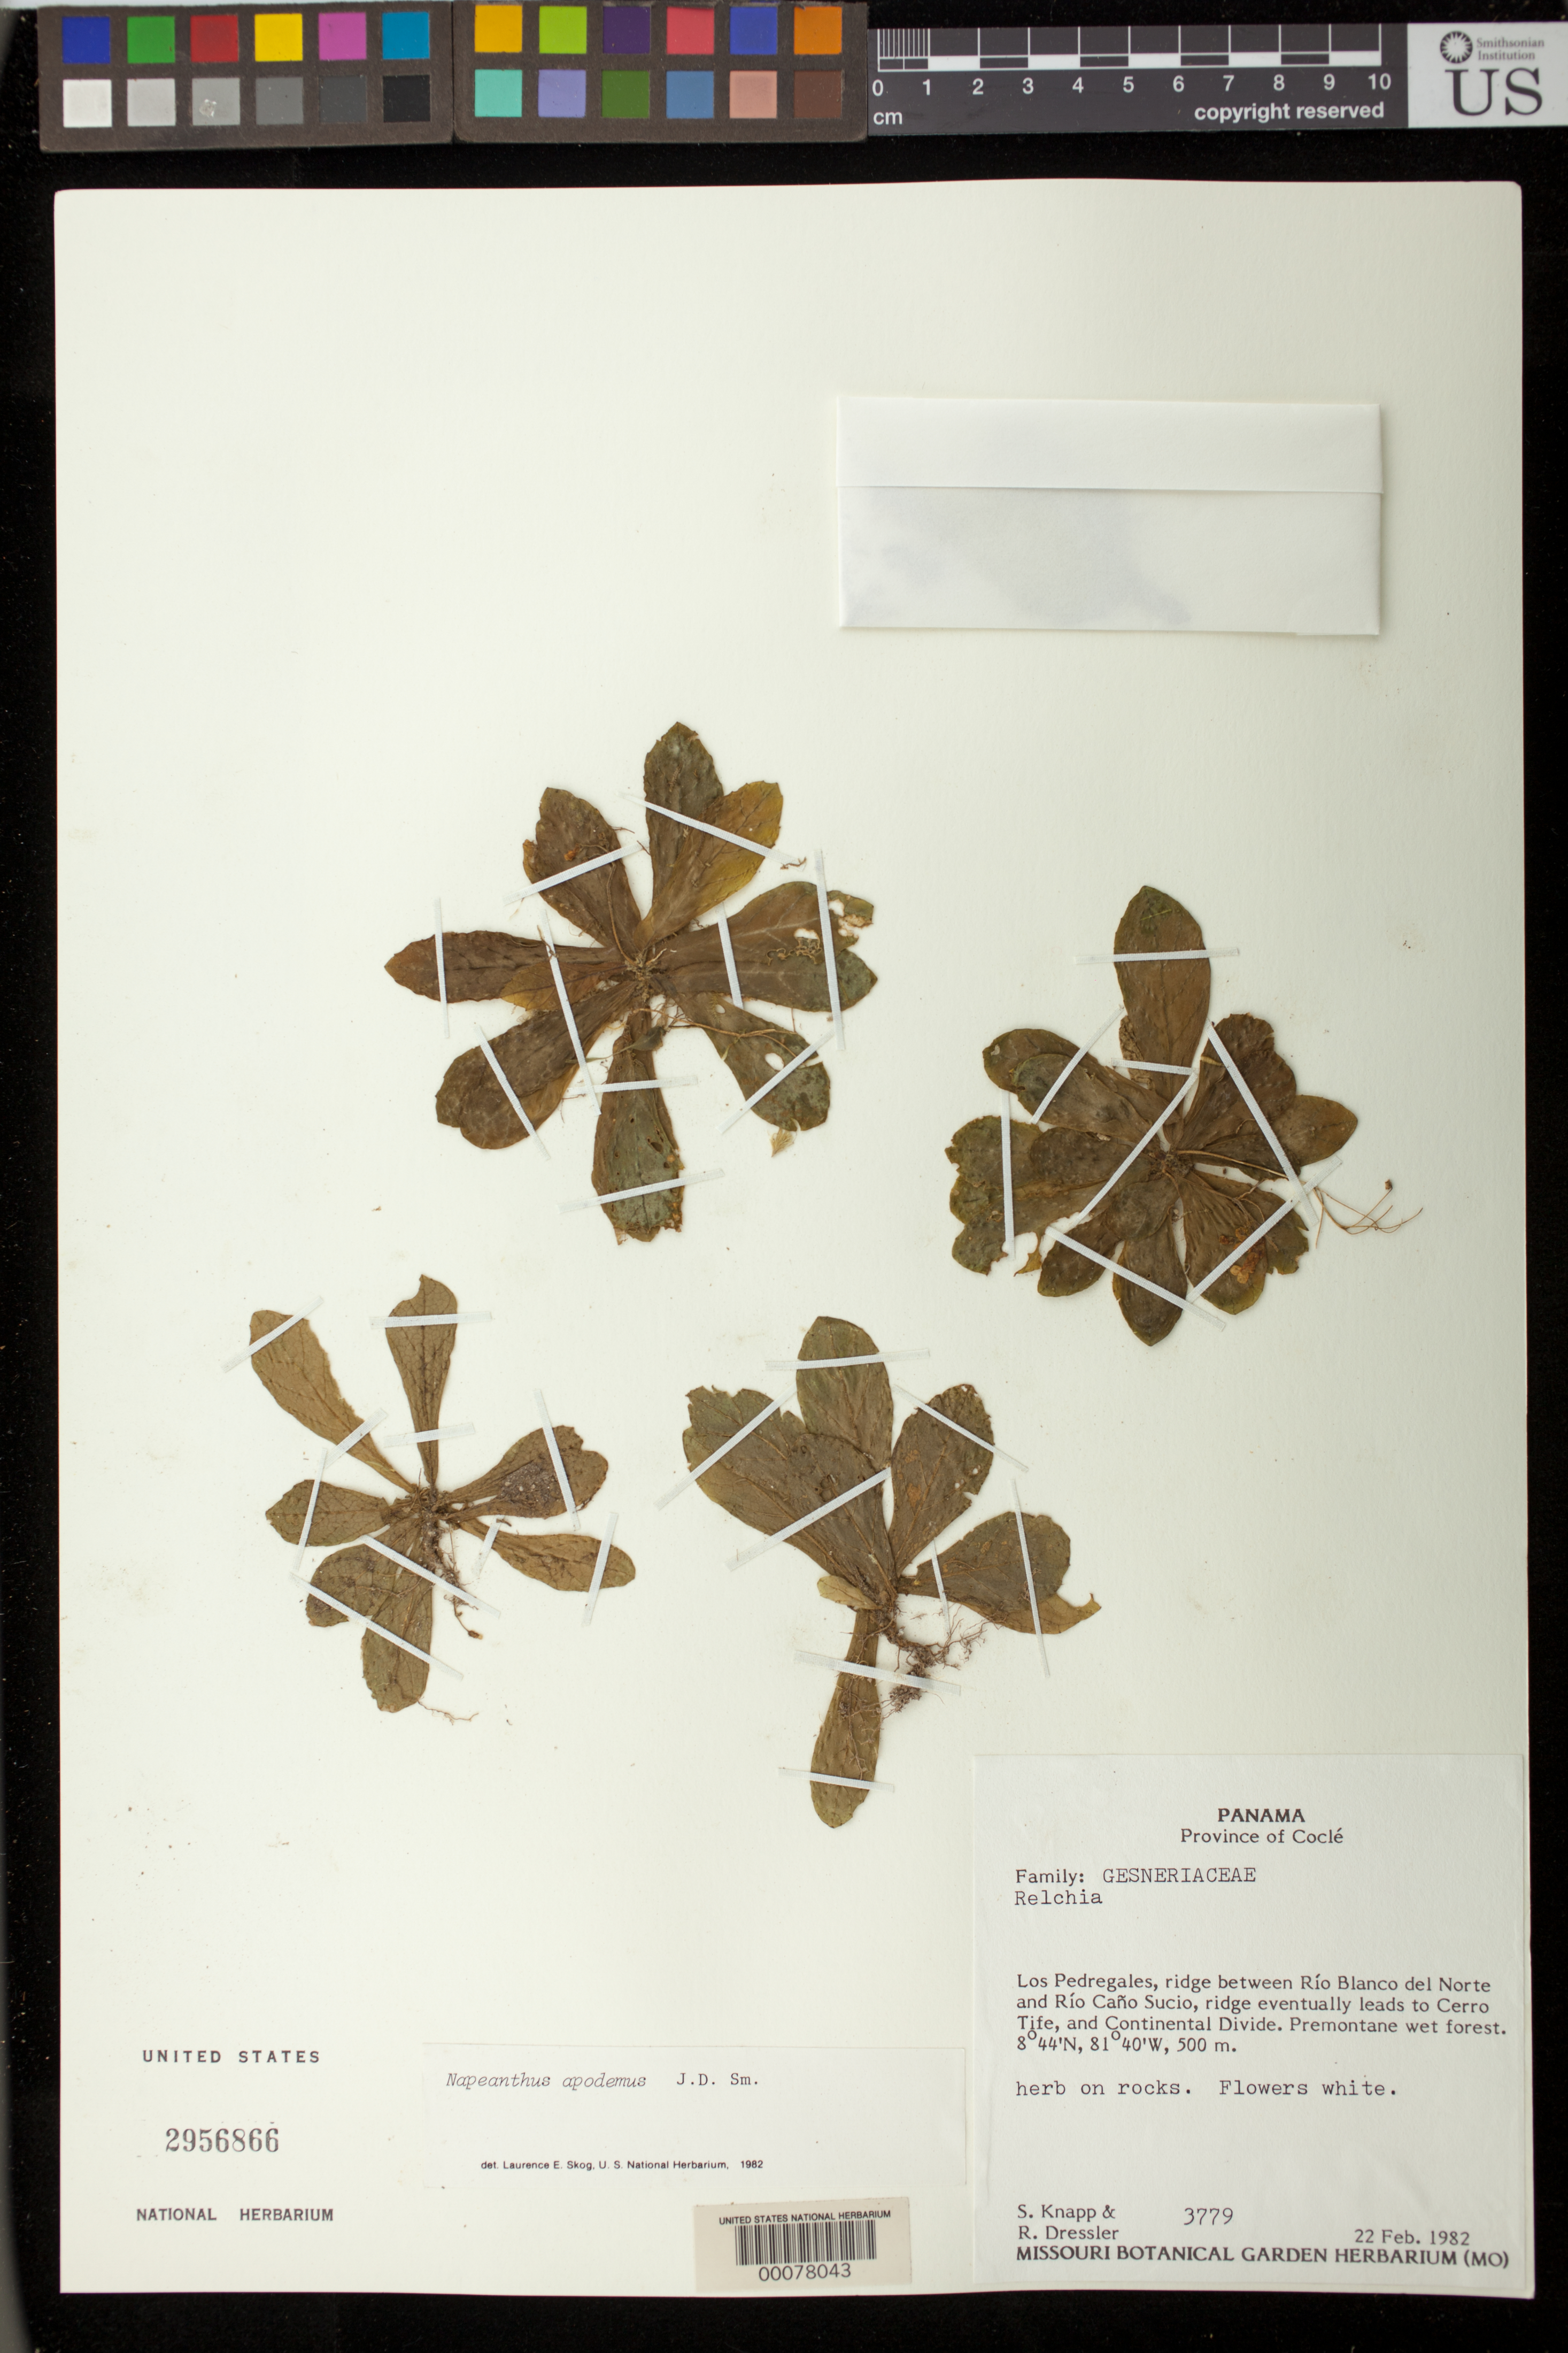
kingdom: Plantae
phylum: Tracheophyta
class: Magnoliopsida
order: Lamiales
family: Gesneriaceae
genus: Napeanthus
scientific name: Napeanthus bullatus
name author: Wiehler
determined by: Skog, Laurence E.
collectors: S. Knapp & R. Dressler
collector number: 3779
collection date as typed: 22 Feb 1982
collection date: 1982-02-22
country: Panama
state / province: Coclé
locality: Los Pedregales, ridge between Rio Blanco del Norte and Rio Cano Sucio, ridge leads to Cerro Tife &continental divide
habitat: Premontane wet forest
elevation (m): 500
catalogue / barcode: US 2956866